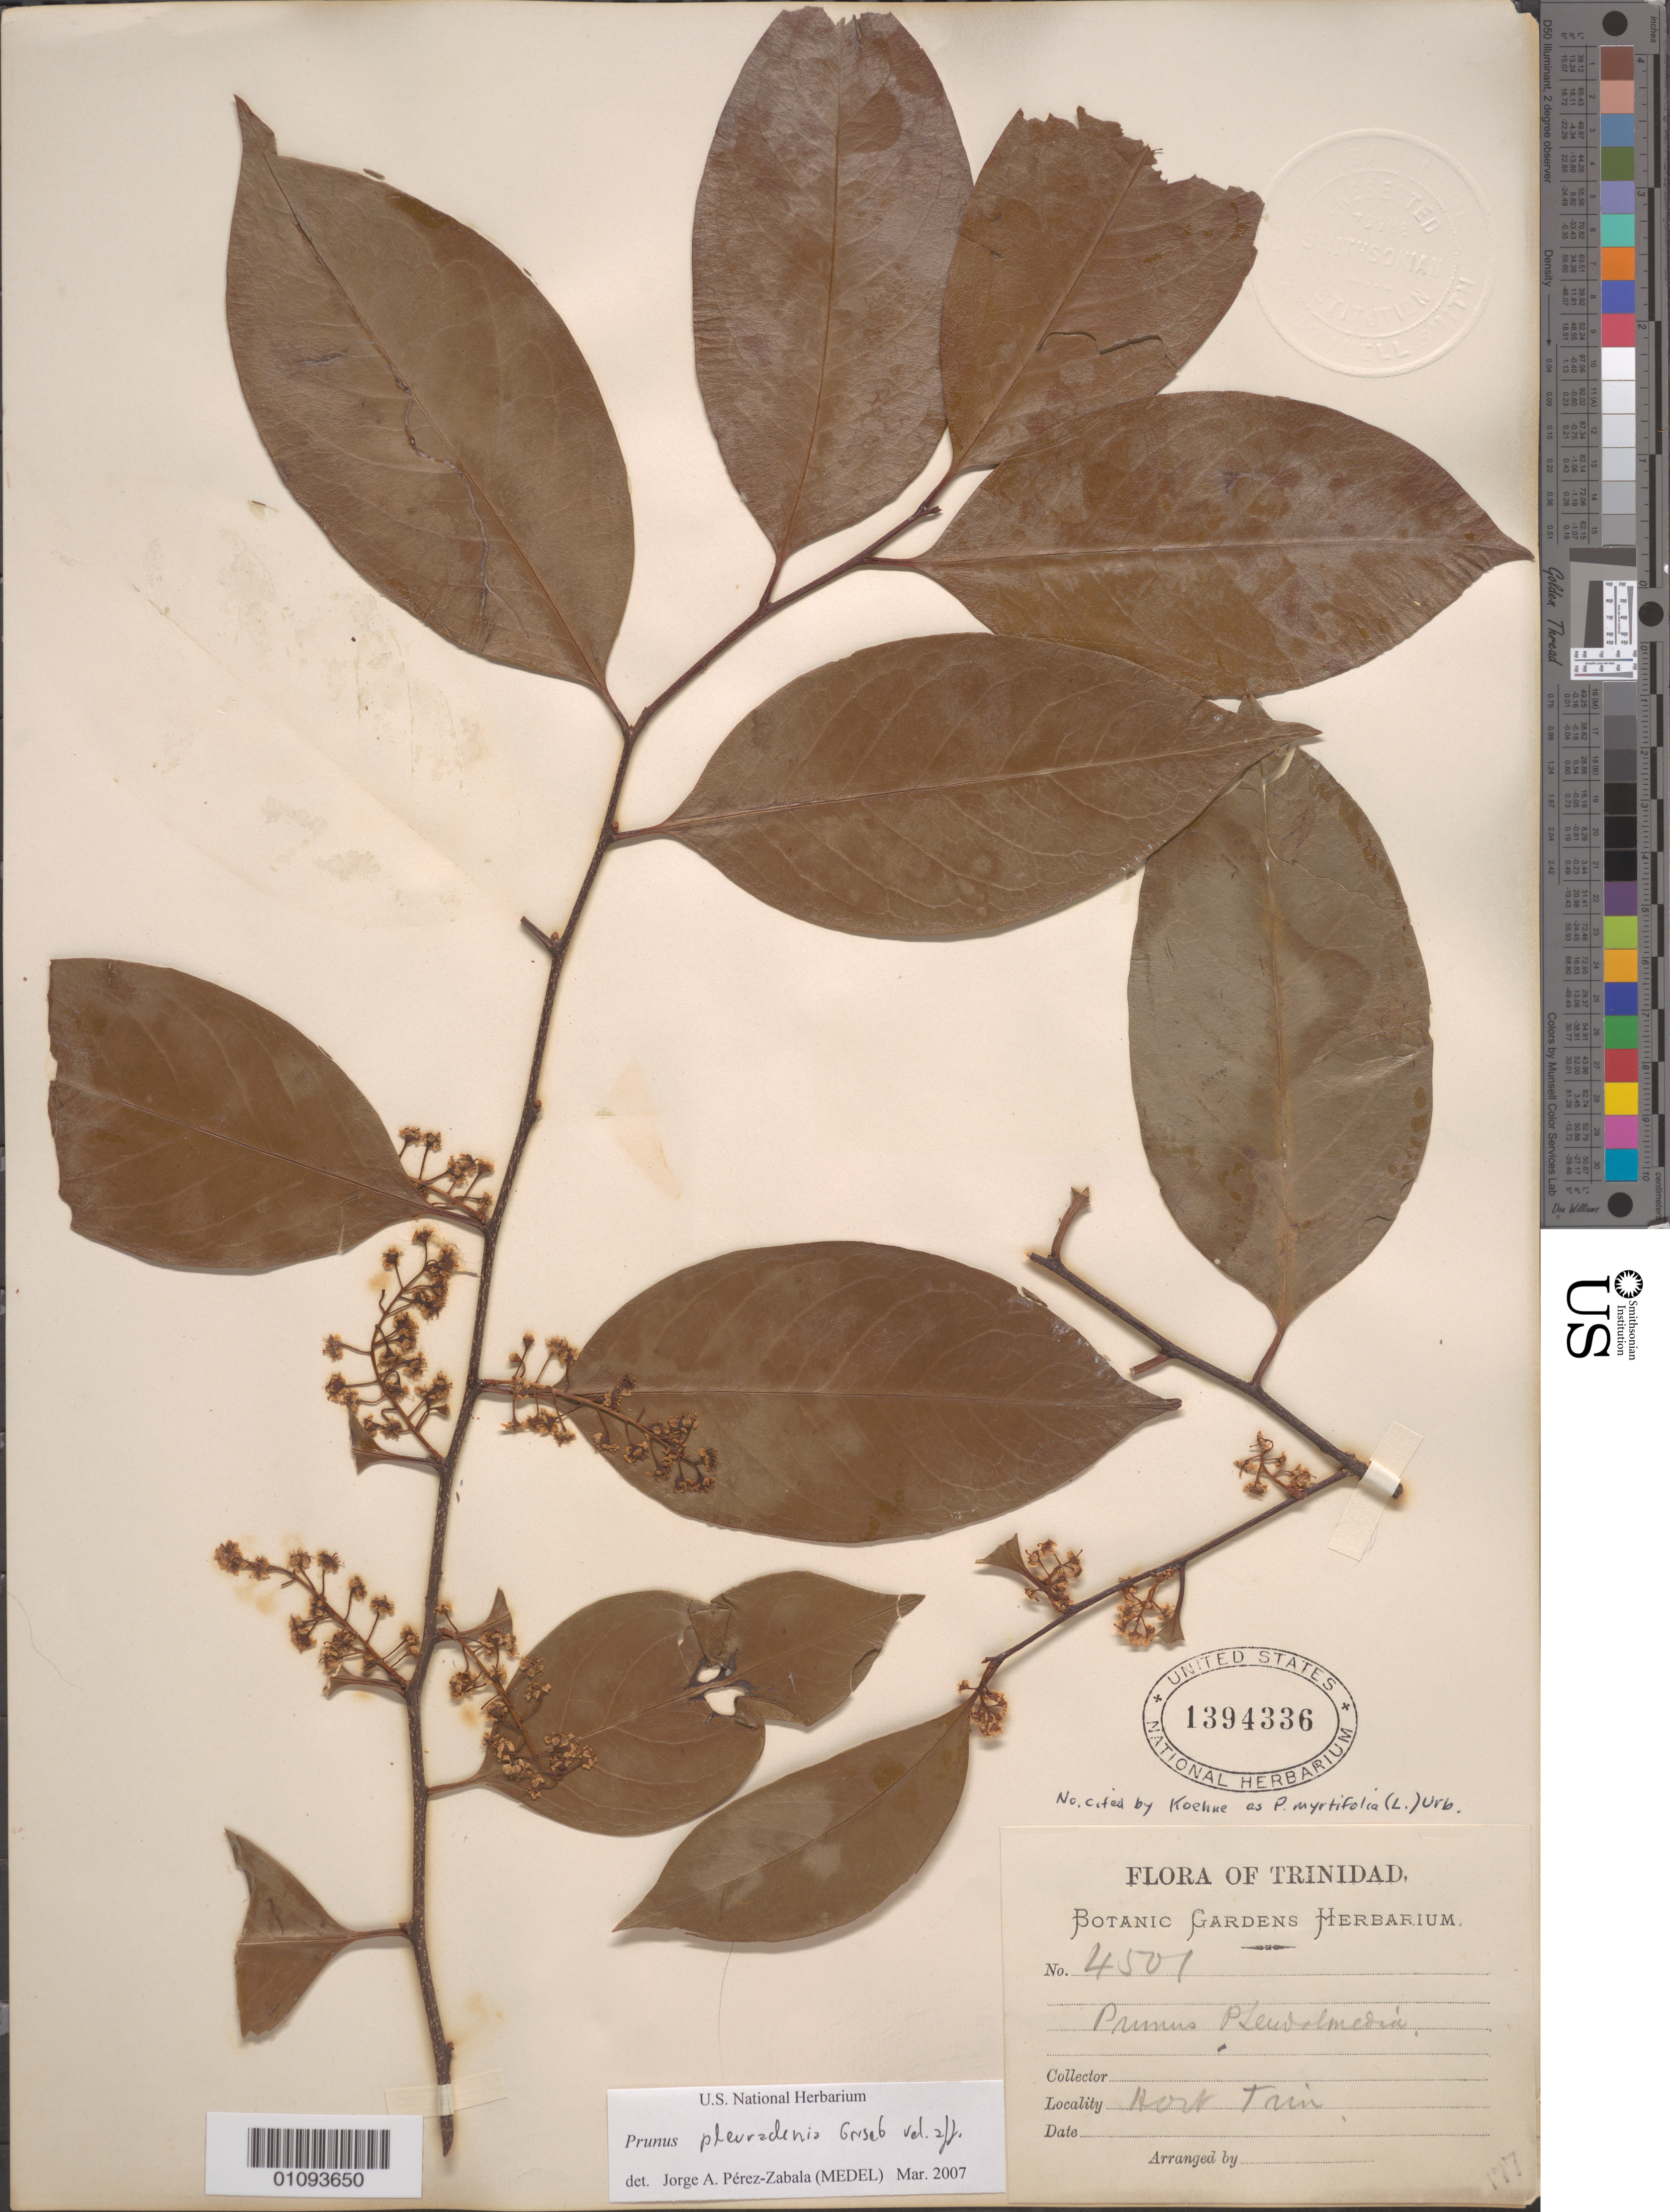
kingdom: Plantae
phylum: Tracheophyta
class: Magnoliopsida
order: Rosales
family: Rosaceae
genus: Prunus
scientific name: Prunus pleuradenia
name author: Griseb.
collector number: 4501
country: Trinidad and Tobago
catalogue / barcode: US 1394336